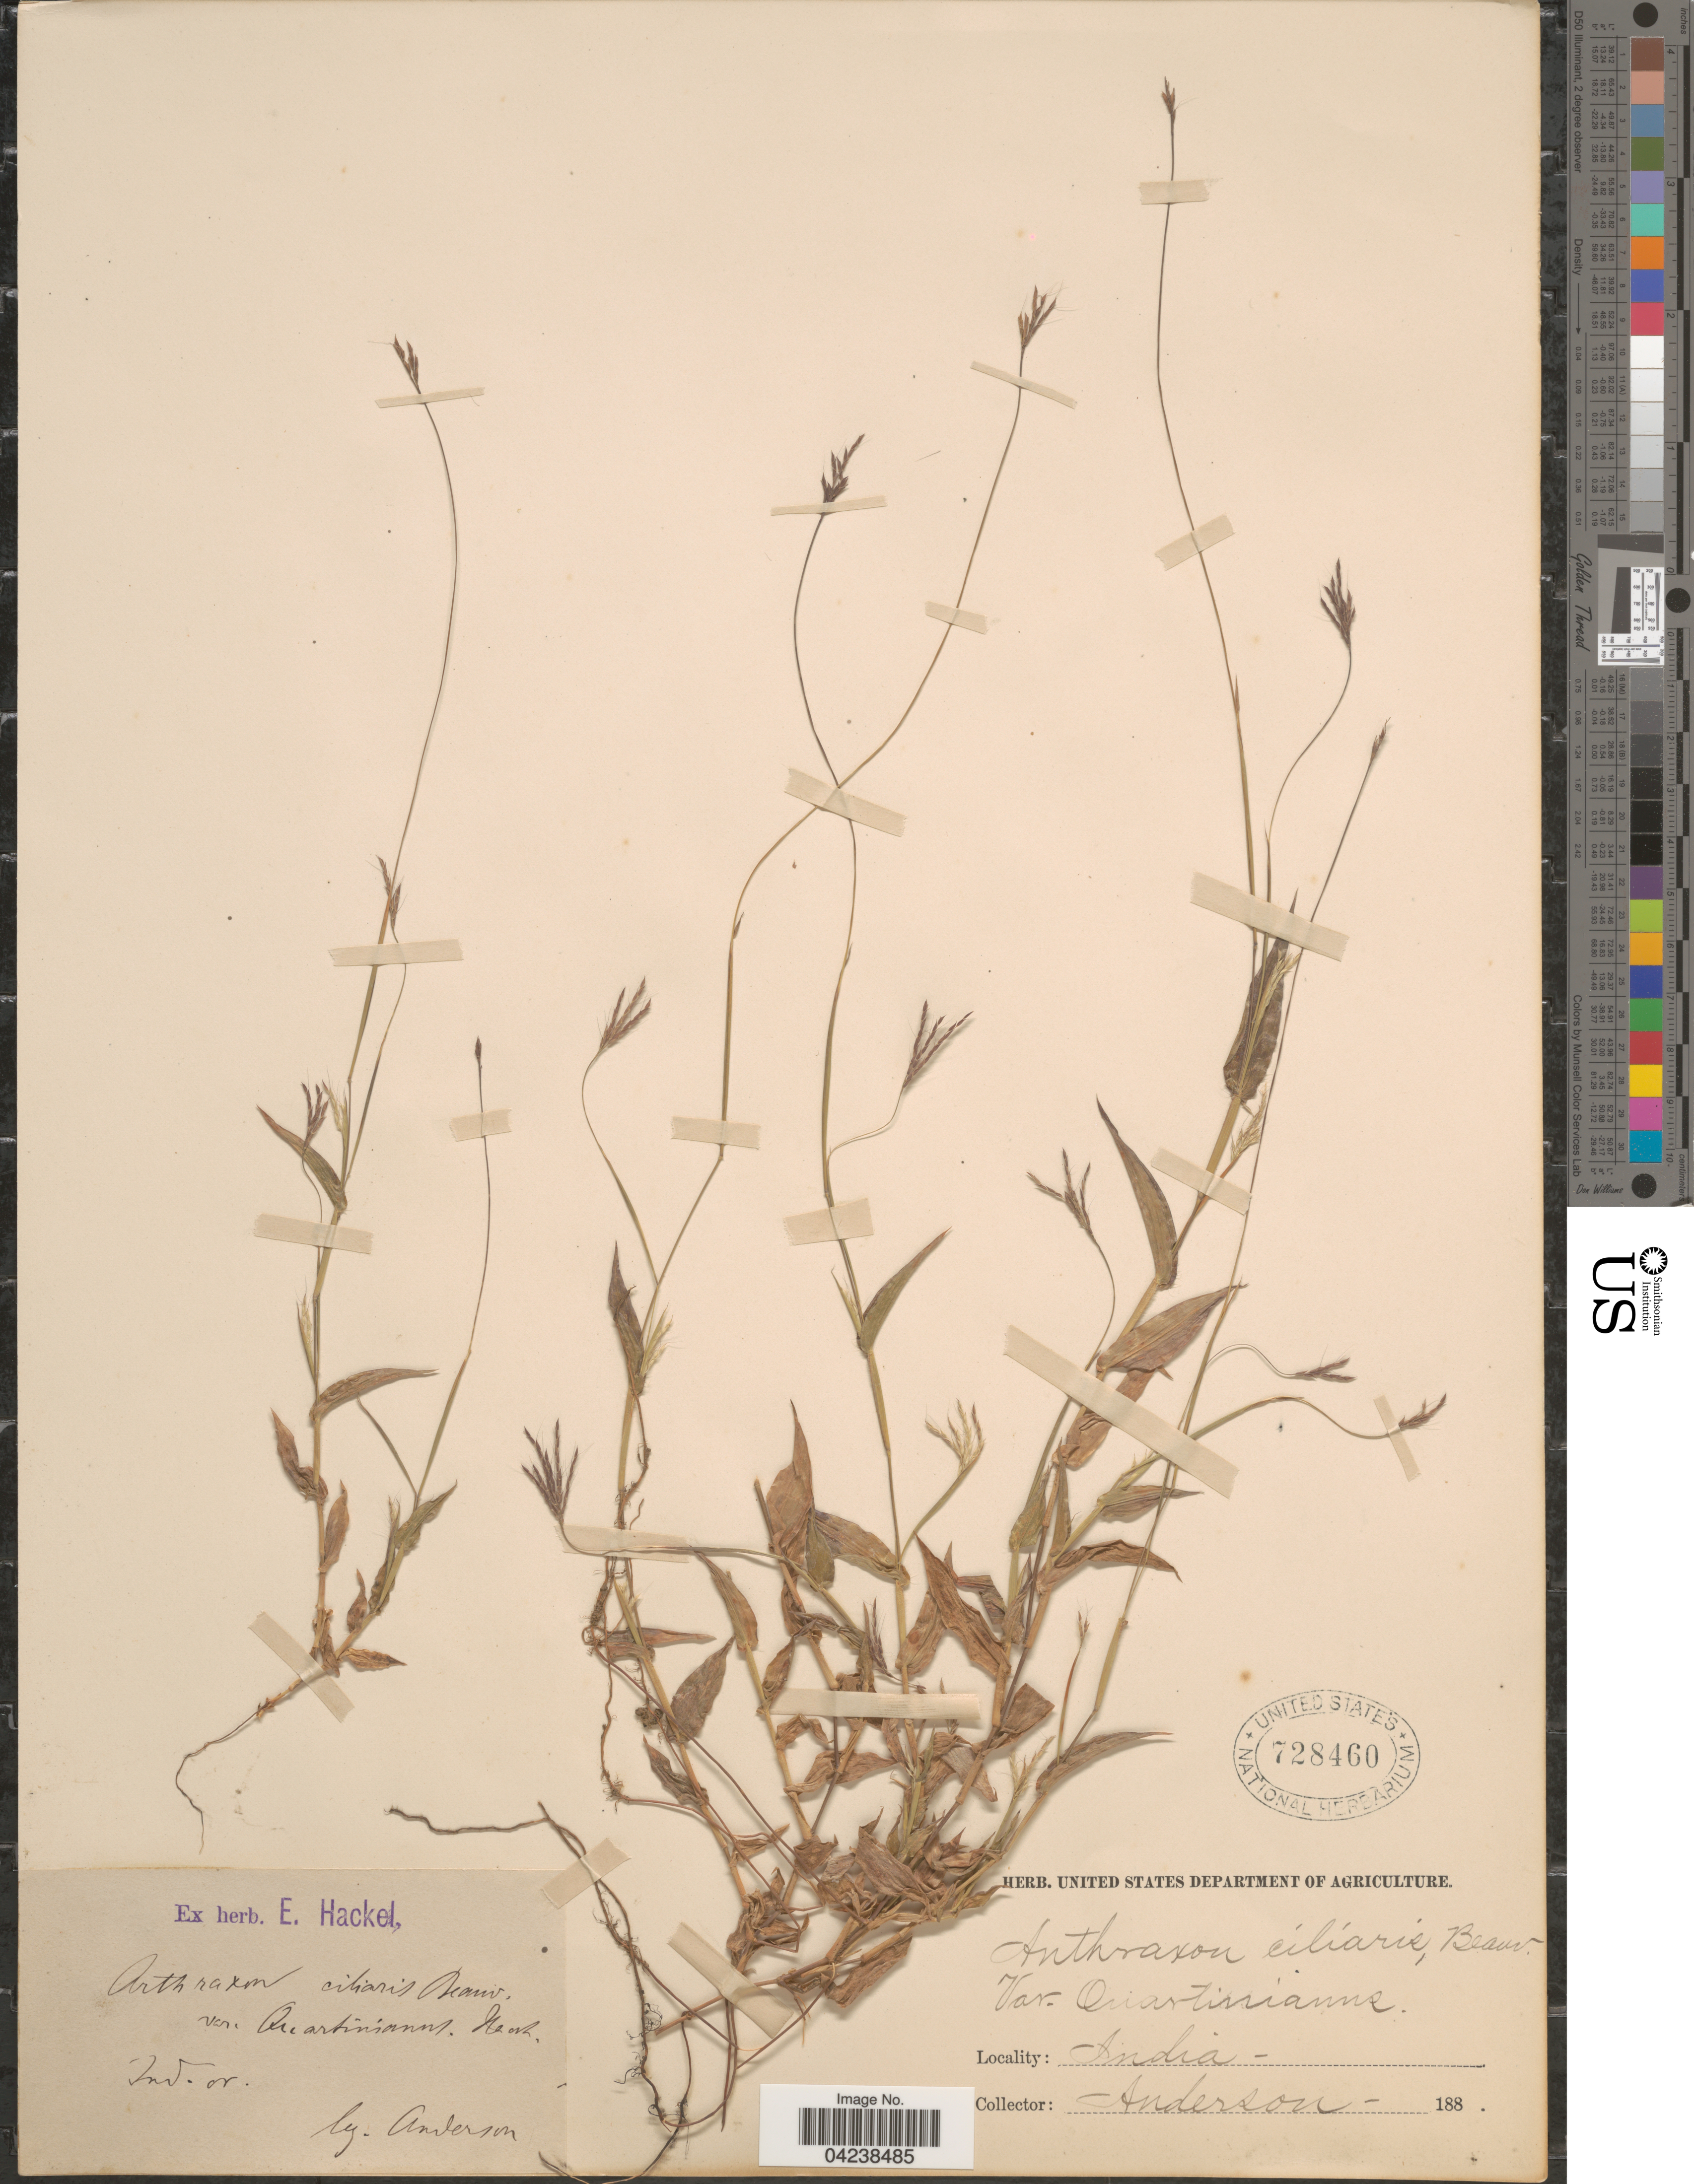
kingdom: Plantae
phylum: Tracheophyta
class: Liliopsida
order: Poales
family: Poaceae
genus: Arthraxon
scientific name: Arthraxon hispidus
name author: (Thunb.) Makino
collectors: -- Anderson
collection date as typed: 188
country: India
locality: Ind. or.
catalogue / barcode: US 728460